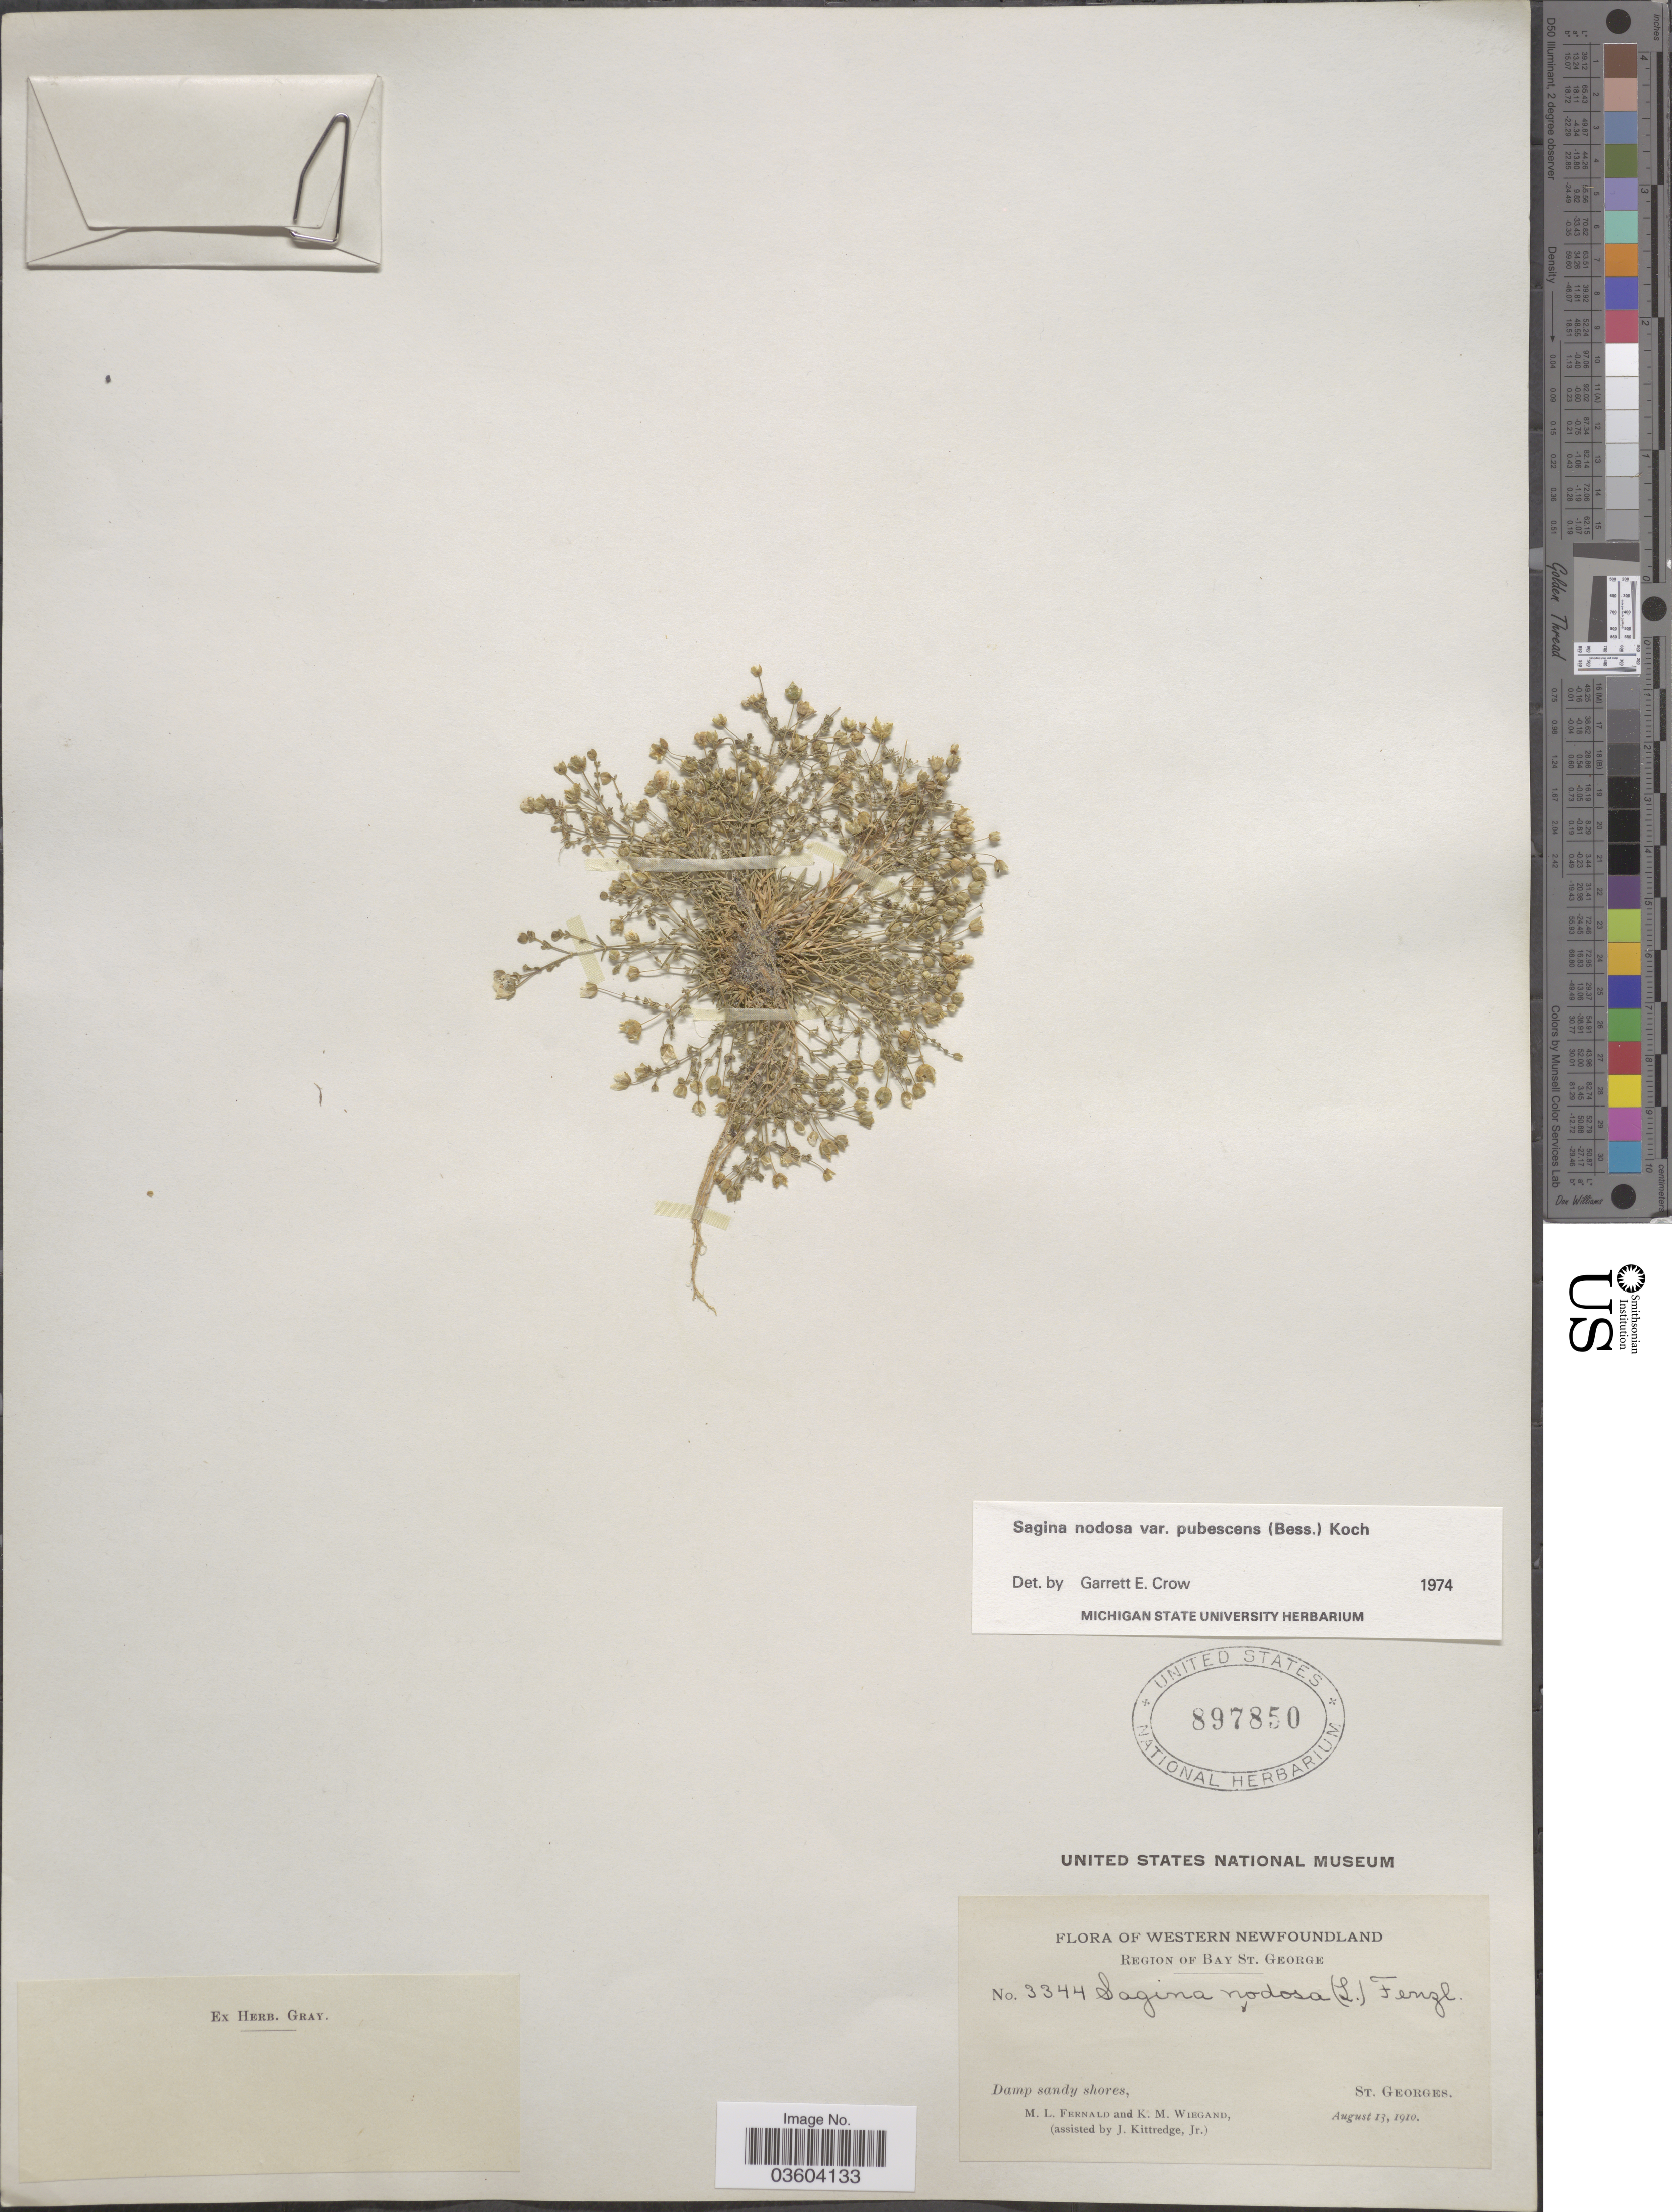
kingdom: Plantae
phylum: Tracheophyta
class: Magnoliopsida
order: Caryophyllales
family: Caryophyllaceae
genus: Sagina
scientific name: Sagina nodosa var. pubescens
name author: Mert. & W.D.J. Koch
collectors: M. L. Fernald, K. M. Wiegand & J. Kittredge Jr.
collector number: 3344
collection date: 1910-08-13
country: Canada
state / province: Newfoundland and Labrador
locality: Western Newfoundland. Region of Bay St. George. Damp sandy shores, St. Georges.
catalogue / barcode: US 897850